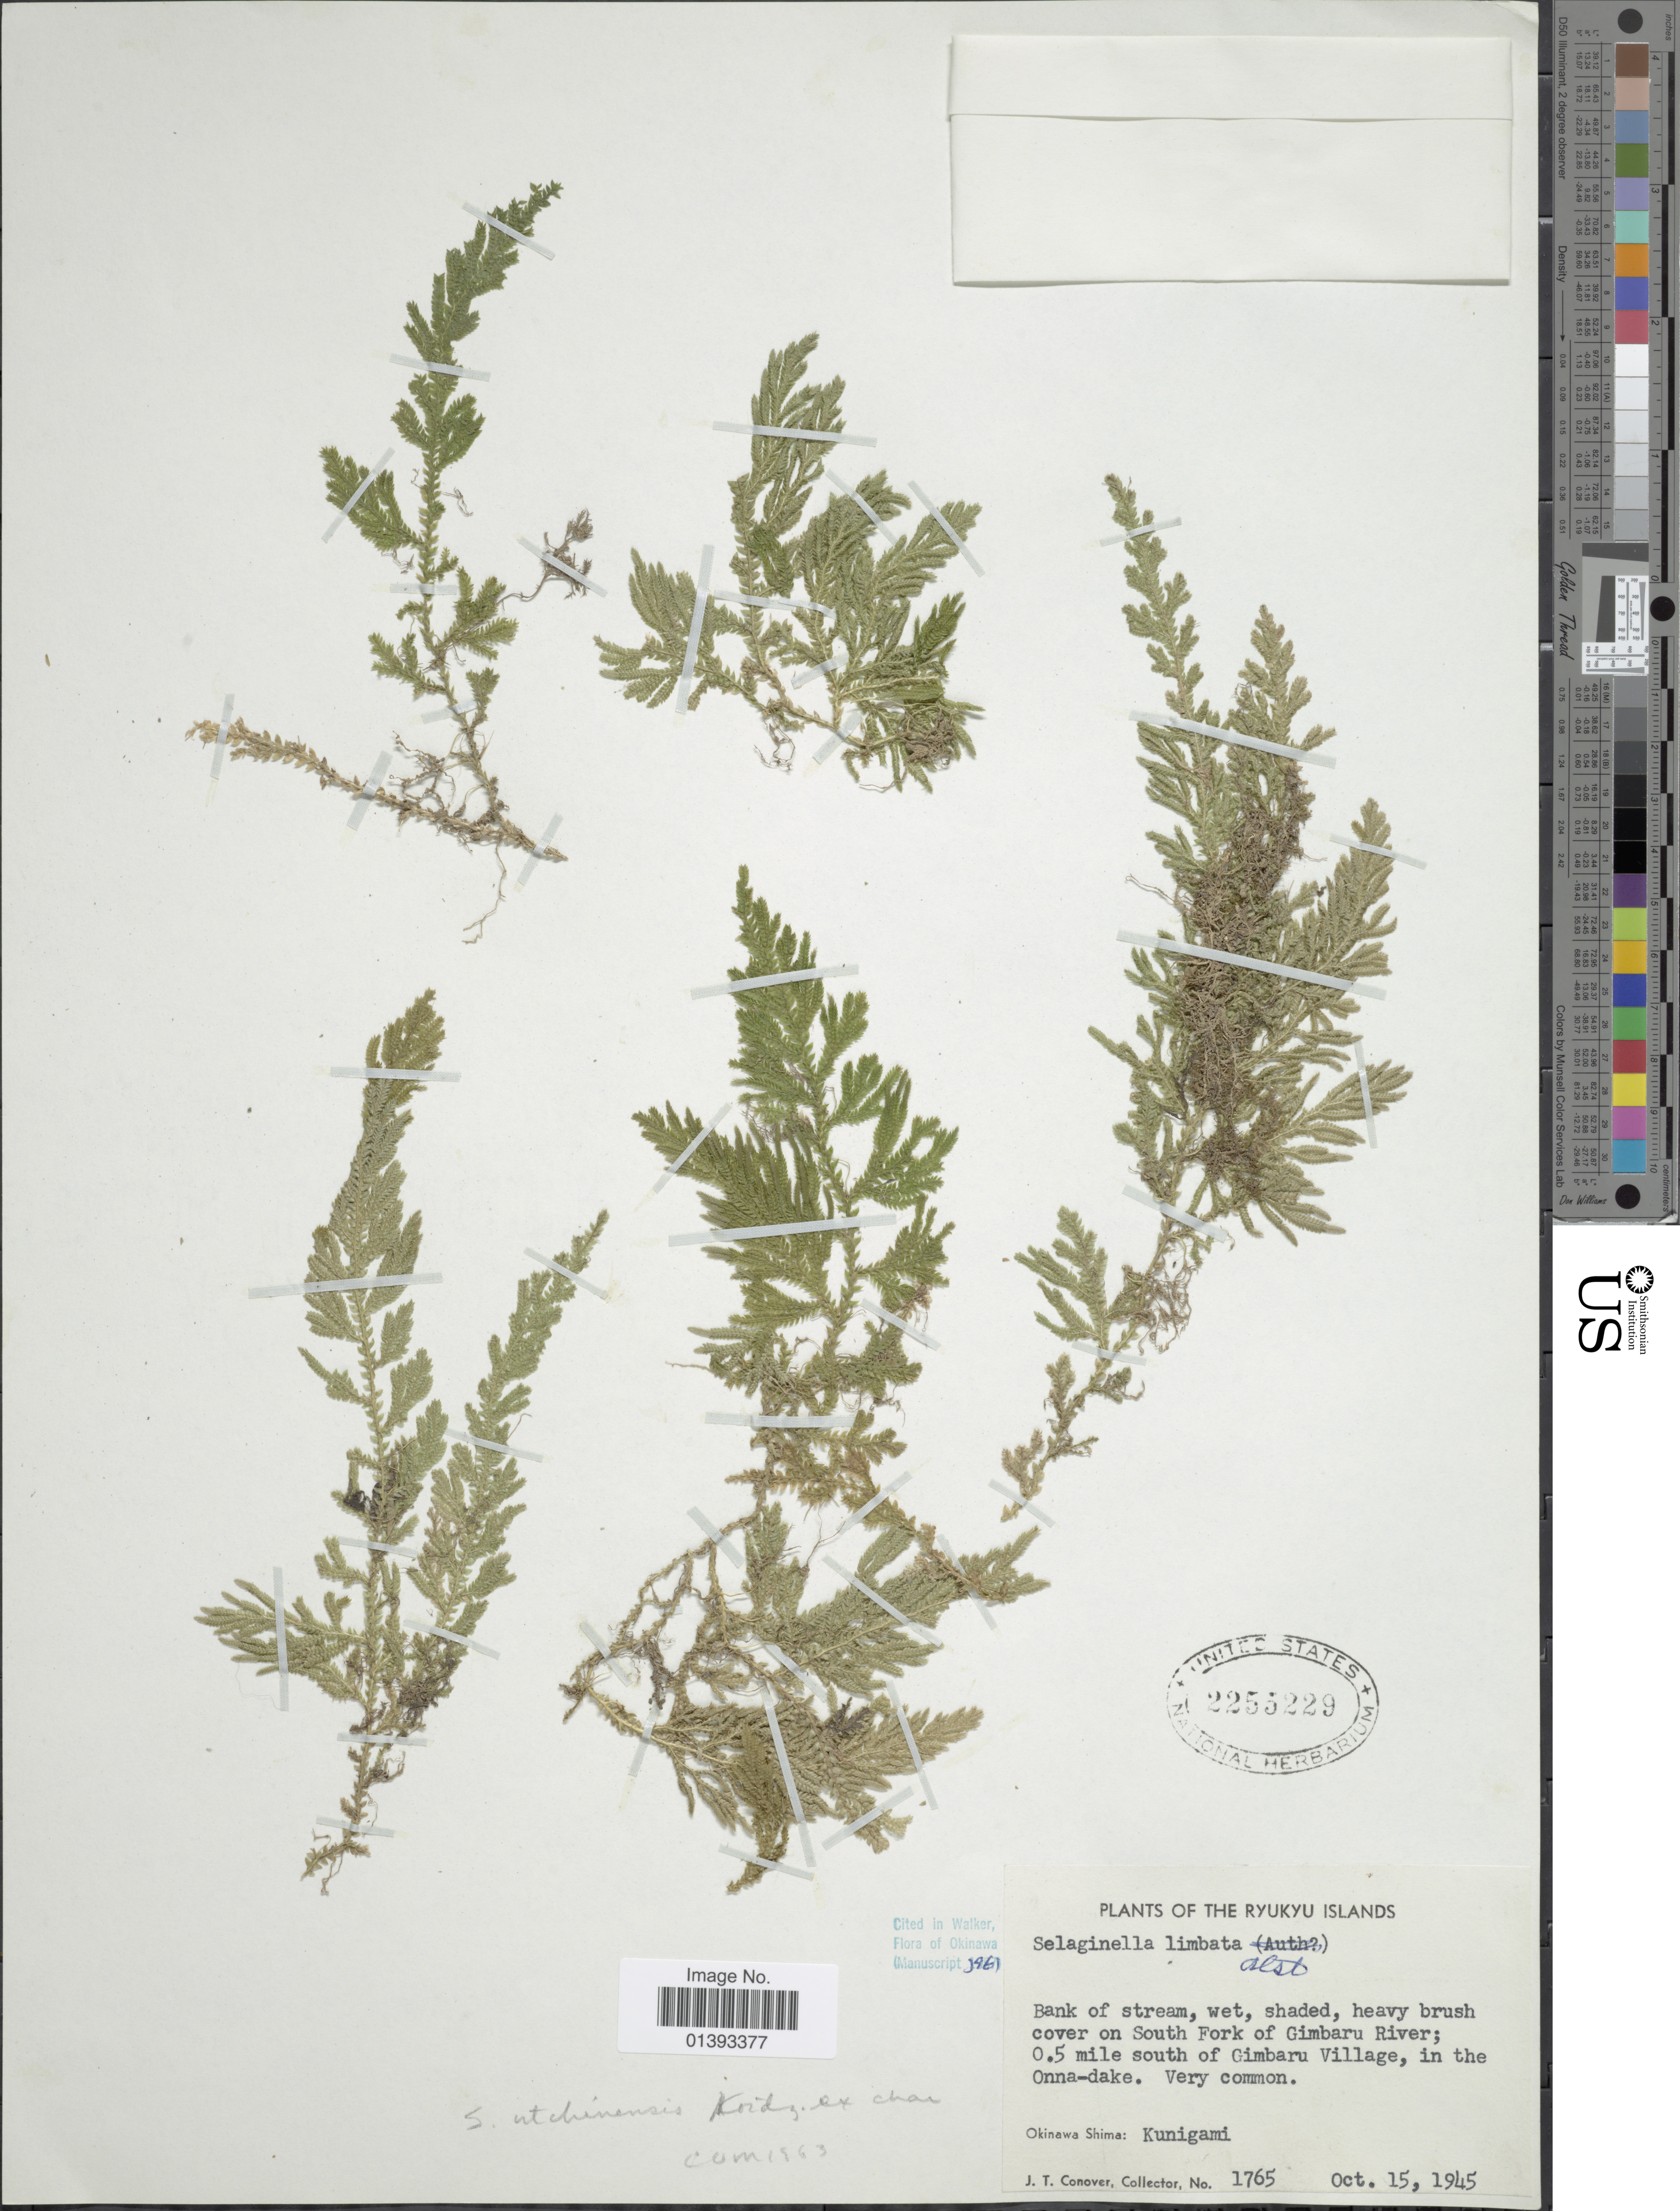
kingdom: Plantae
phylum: Tracheophyta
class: Lycopodiopsida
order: Selaginellales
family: Selaginellaceae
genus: Selaginella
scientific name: Selaginella utchinensis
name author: Koidz.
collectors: J. T. Conover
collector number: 1765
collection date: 1945-10-15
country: Japan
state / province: Okinawa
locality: Bank of stream, South Fork of Gimbaru River; 0.5mile south of Gimbaru village, in the Onna-dake, Okinawa Shima: Kunigami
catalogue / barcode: US 2255229